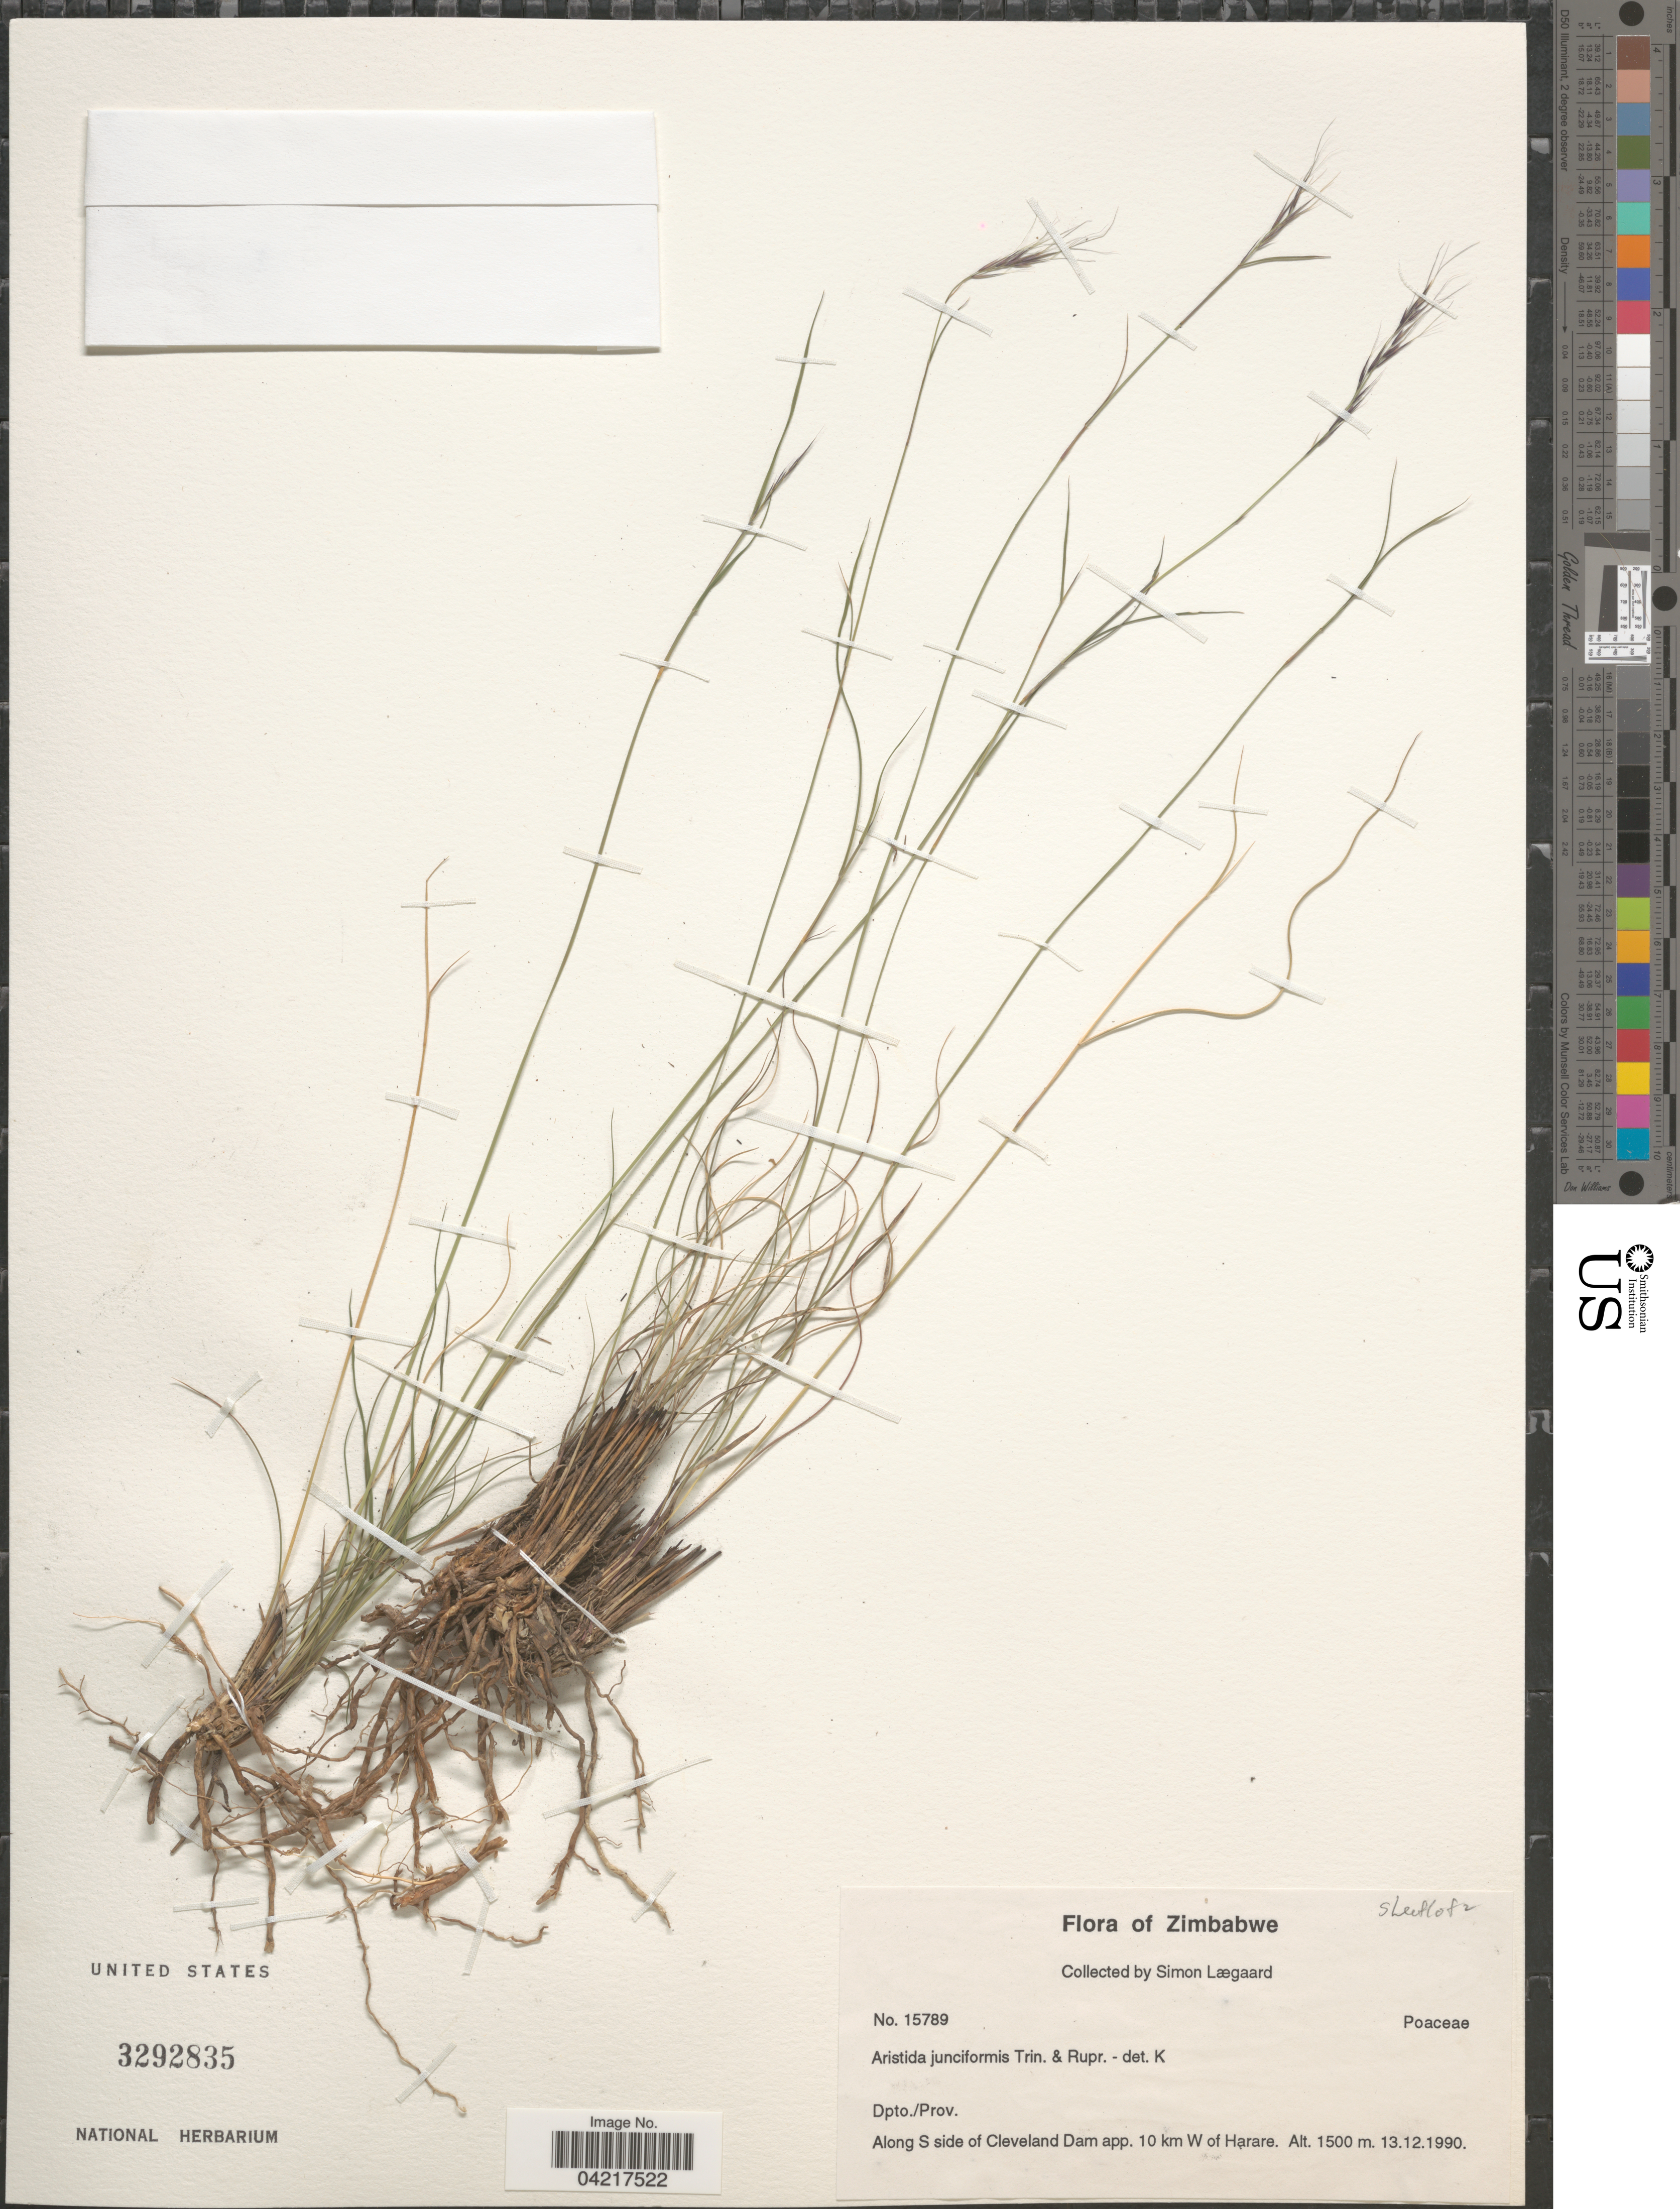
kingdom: Plantae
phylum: Tracheophyta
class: Liliopsida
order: Poales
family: Poaceae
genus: Aristida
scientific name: Aristida junciformis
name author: Trin. & Rupr.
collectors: S. Lægaard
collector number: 15789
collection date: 1990-12-13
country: Zimbabwe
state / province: Harare (city)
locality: Dpto./Prov. Along S side of Cleveland Dam app. 10 km W of Harare.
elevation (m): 1500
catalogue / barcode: US 3292835